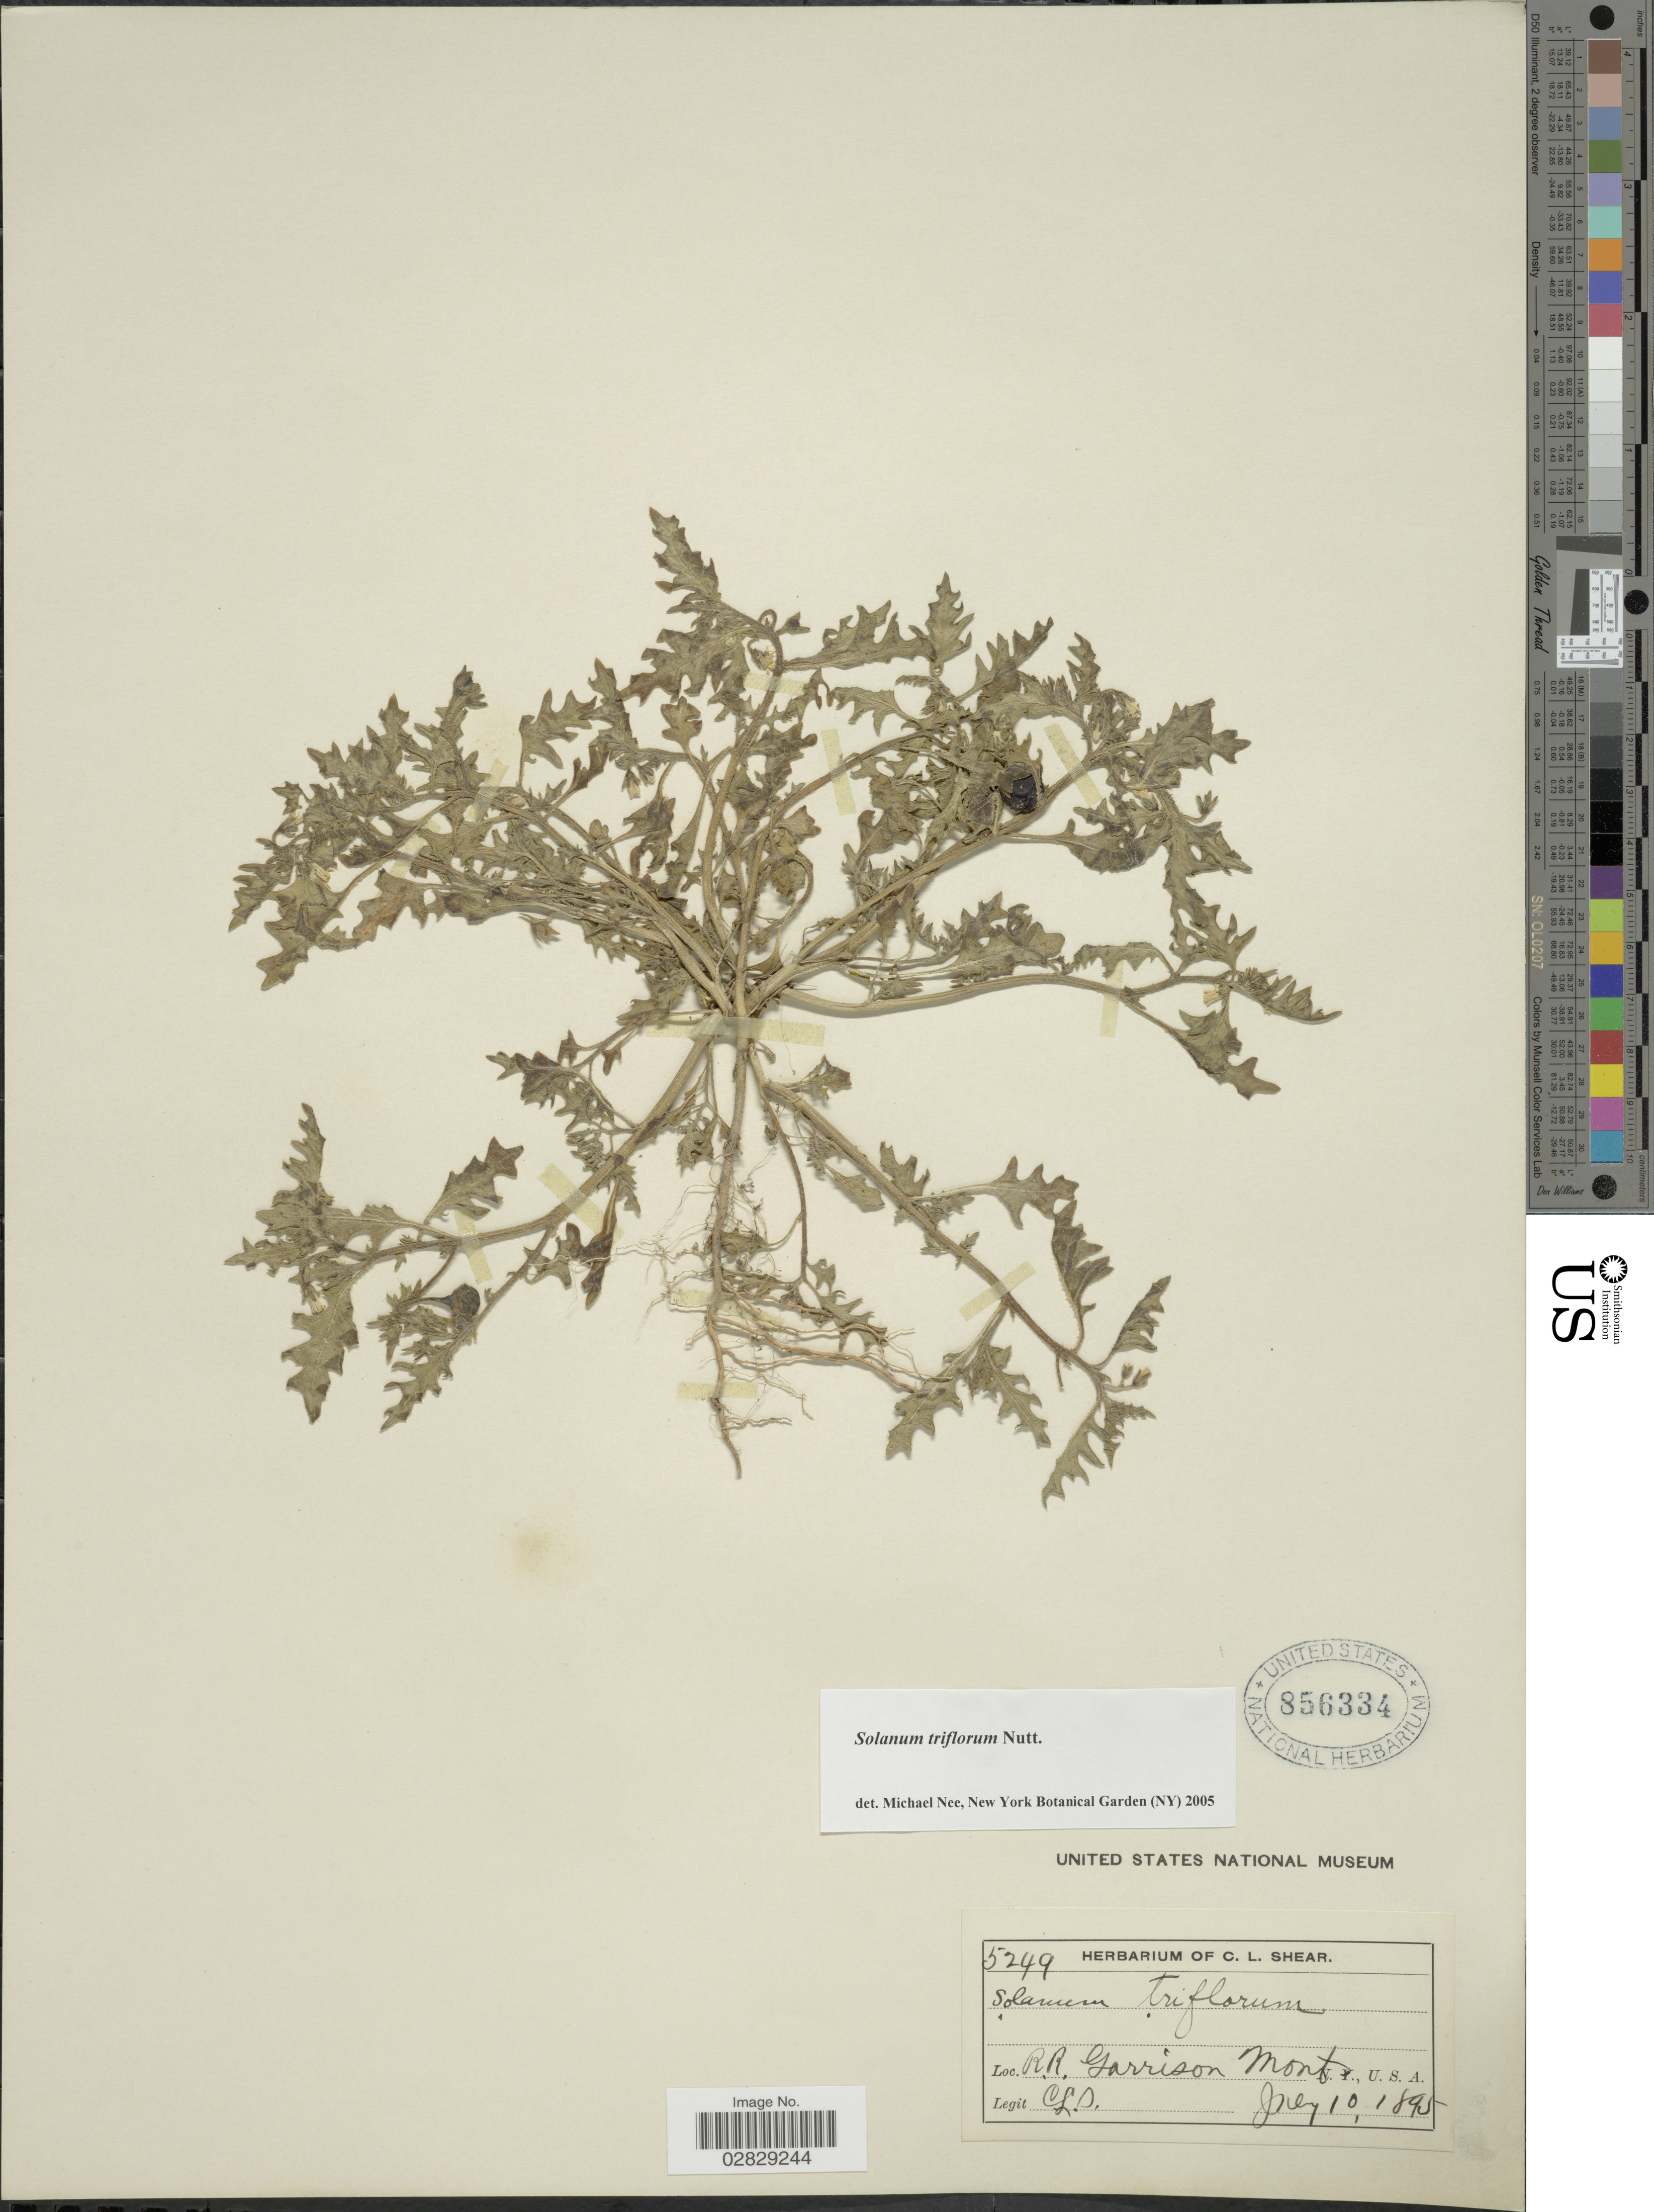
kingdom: Plantae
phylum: Tracheophyta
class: Magnoliopsida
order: Solanales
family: Solanaceae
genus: Solanum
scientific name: Solanum triflorum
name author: Nutt.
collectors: C. L. Shear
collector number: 5249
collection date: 1895-07-10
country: United States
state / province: Montana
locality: R.R. Garrison.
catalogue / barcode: US 856334